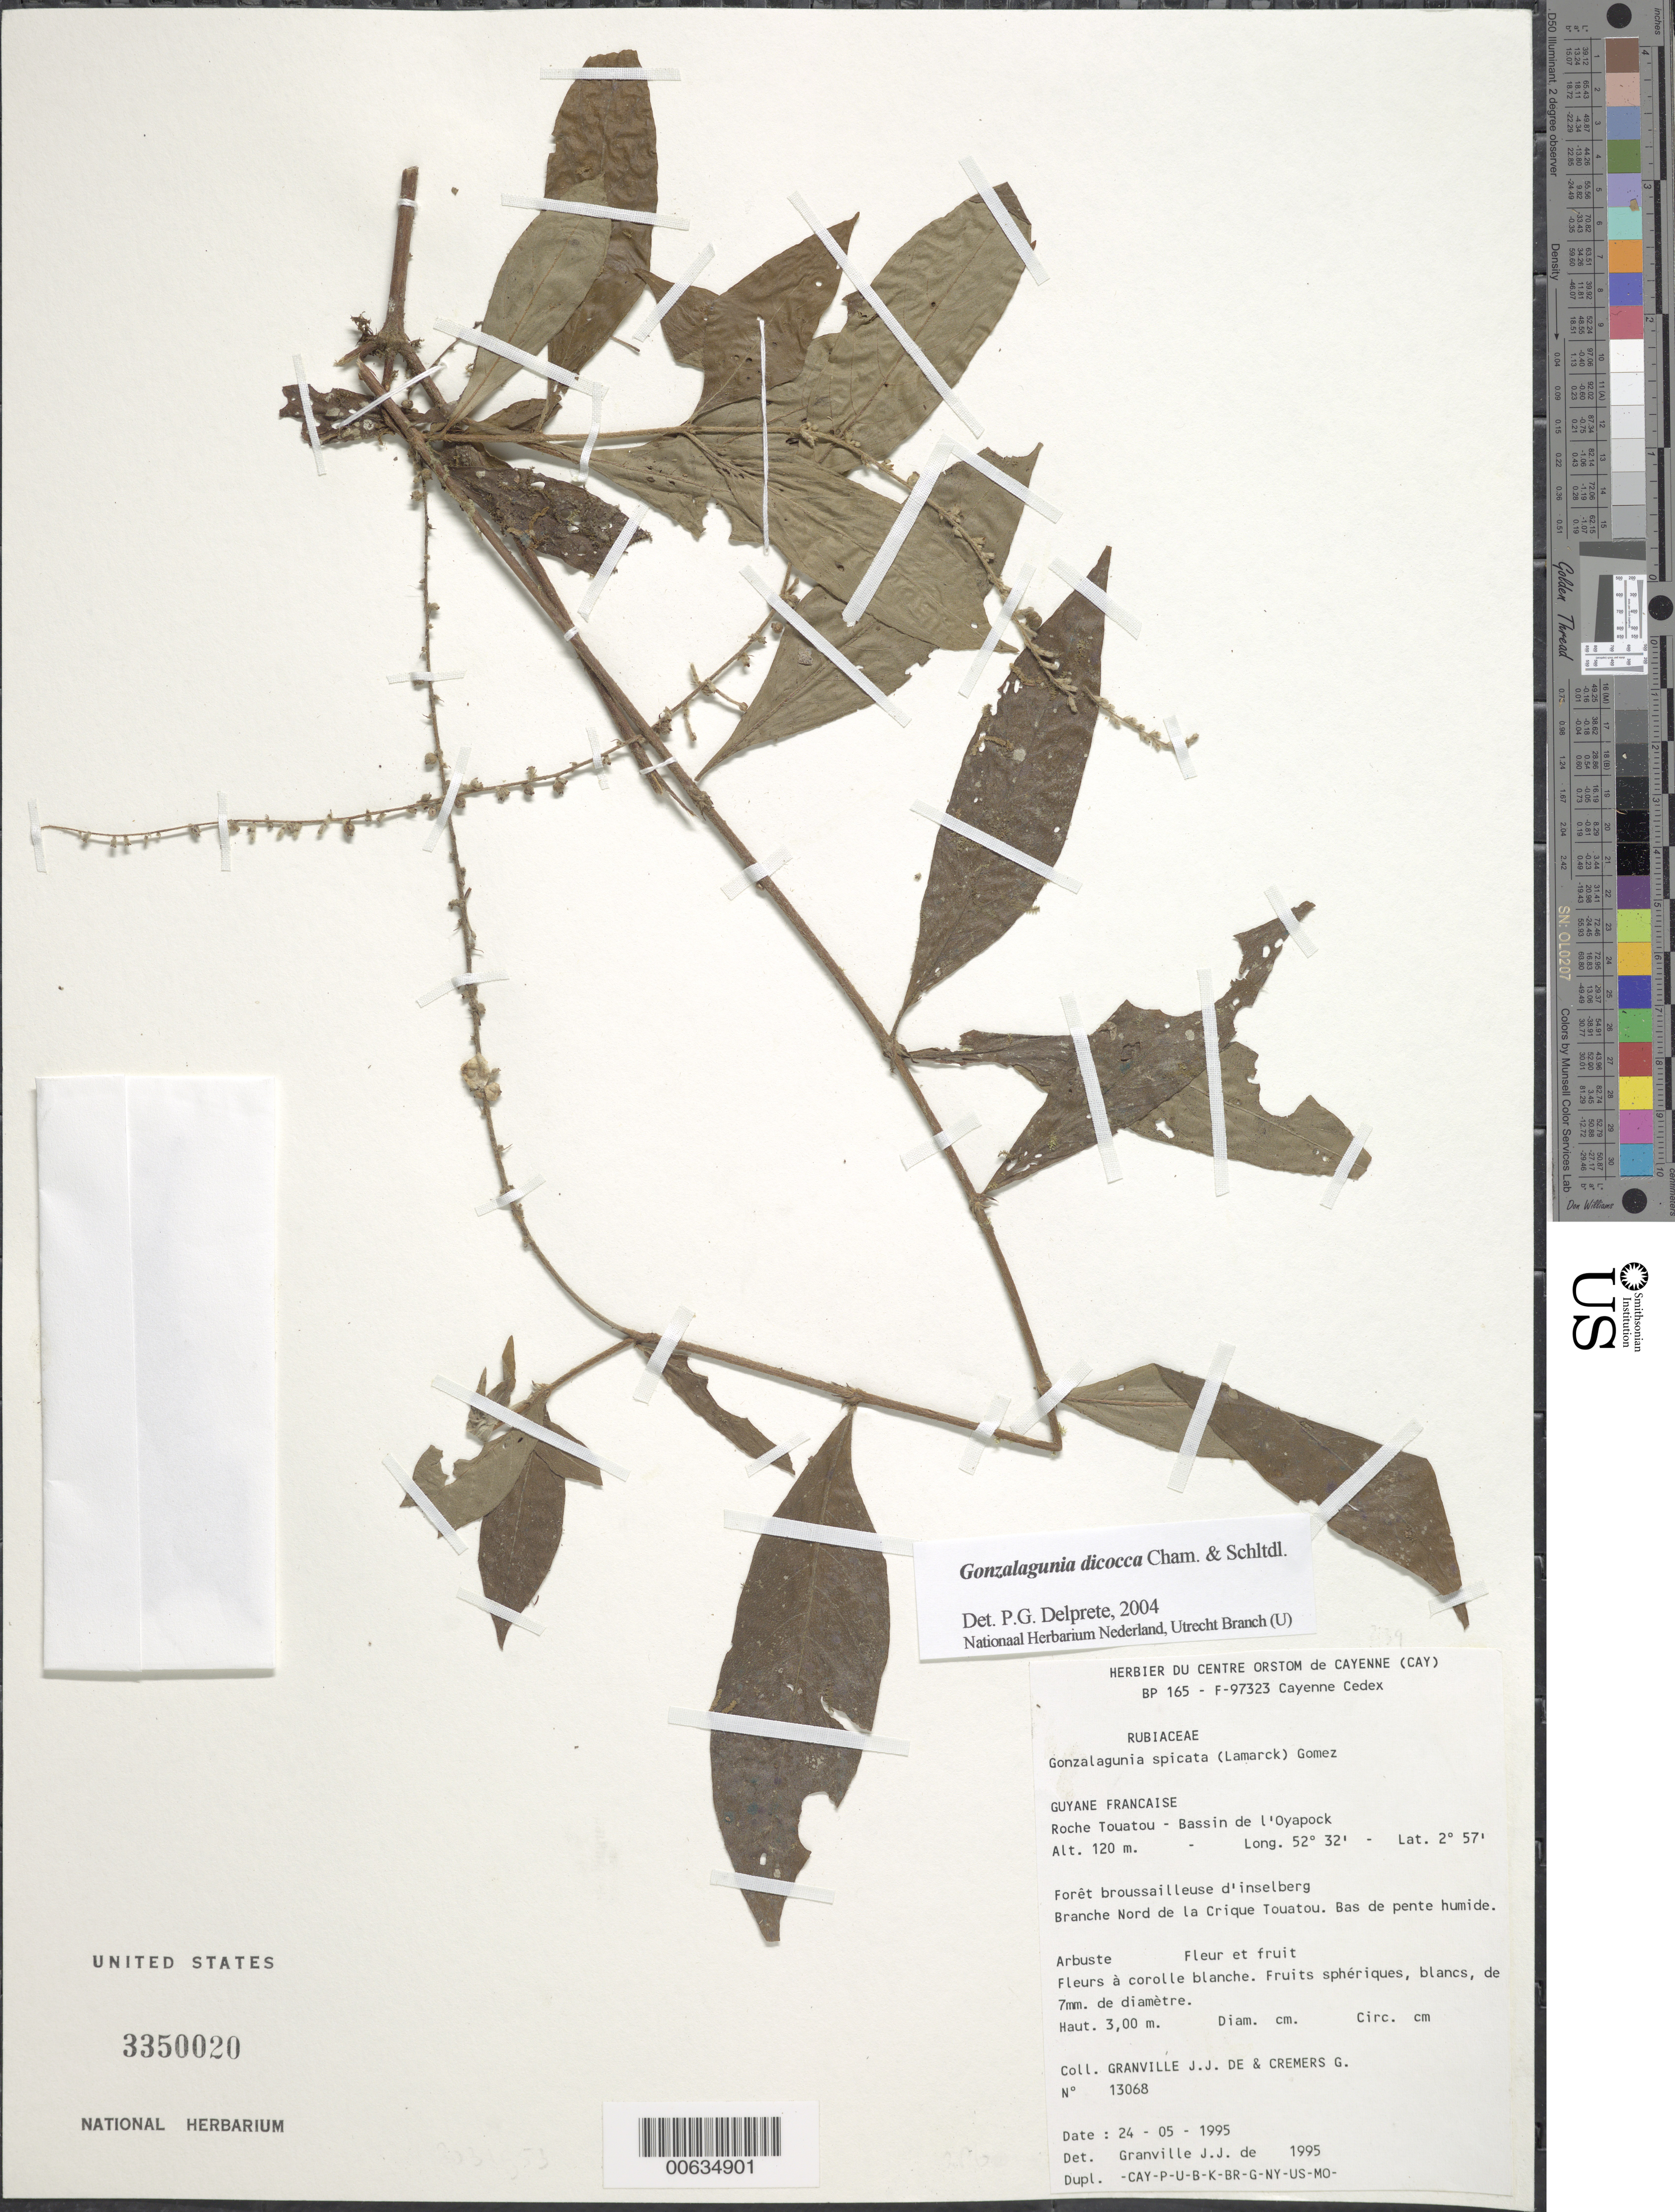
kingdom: Plantae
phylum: Tracheophyta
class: Magnoliopsida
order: Gentianales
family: Rubiaceae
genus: Gonzalagunia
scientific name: Gonzalagunia dicocca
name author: Cham. & Schltdl.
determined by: Delprete, P. G., Herb. de Guyane Cay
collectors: J.-J. de Granville & G. Cremers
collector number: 13068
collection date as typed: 24-May-95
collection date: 1995-05-24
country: French Guiana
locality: Roche Touatou, Bassin de l'Oyapock, Branche Nord de la Crique Touatou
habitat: Forêt broussailleuse d'inselberg. Base de pente humide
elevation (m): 120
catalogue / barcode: US 3350020